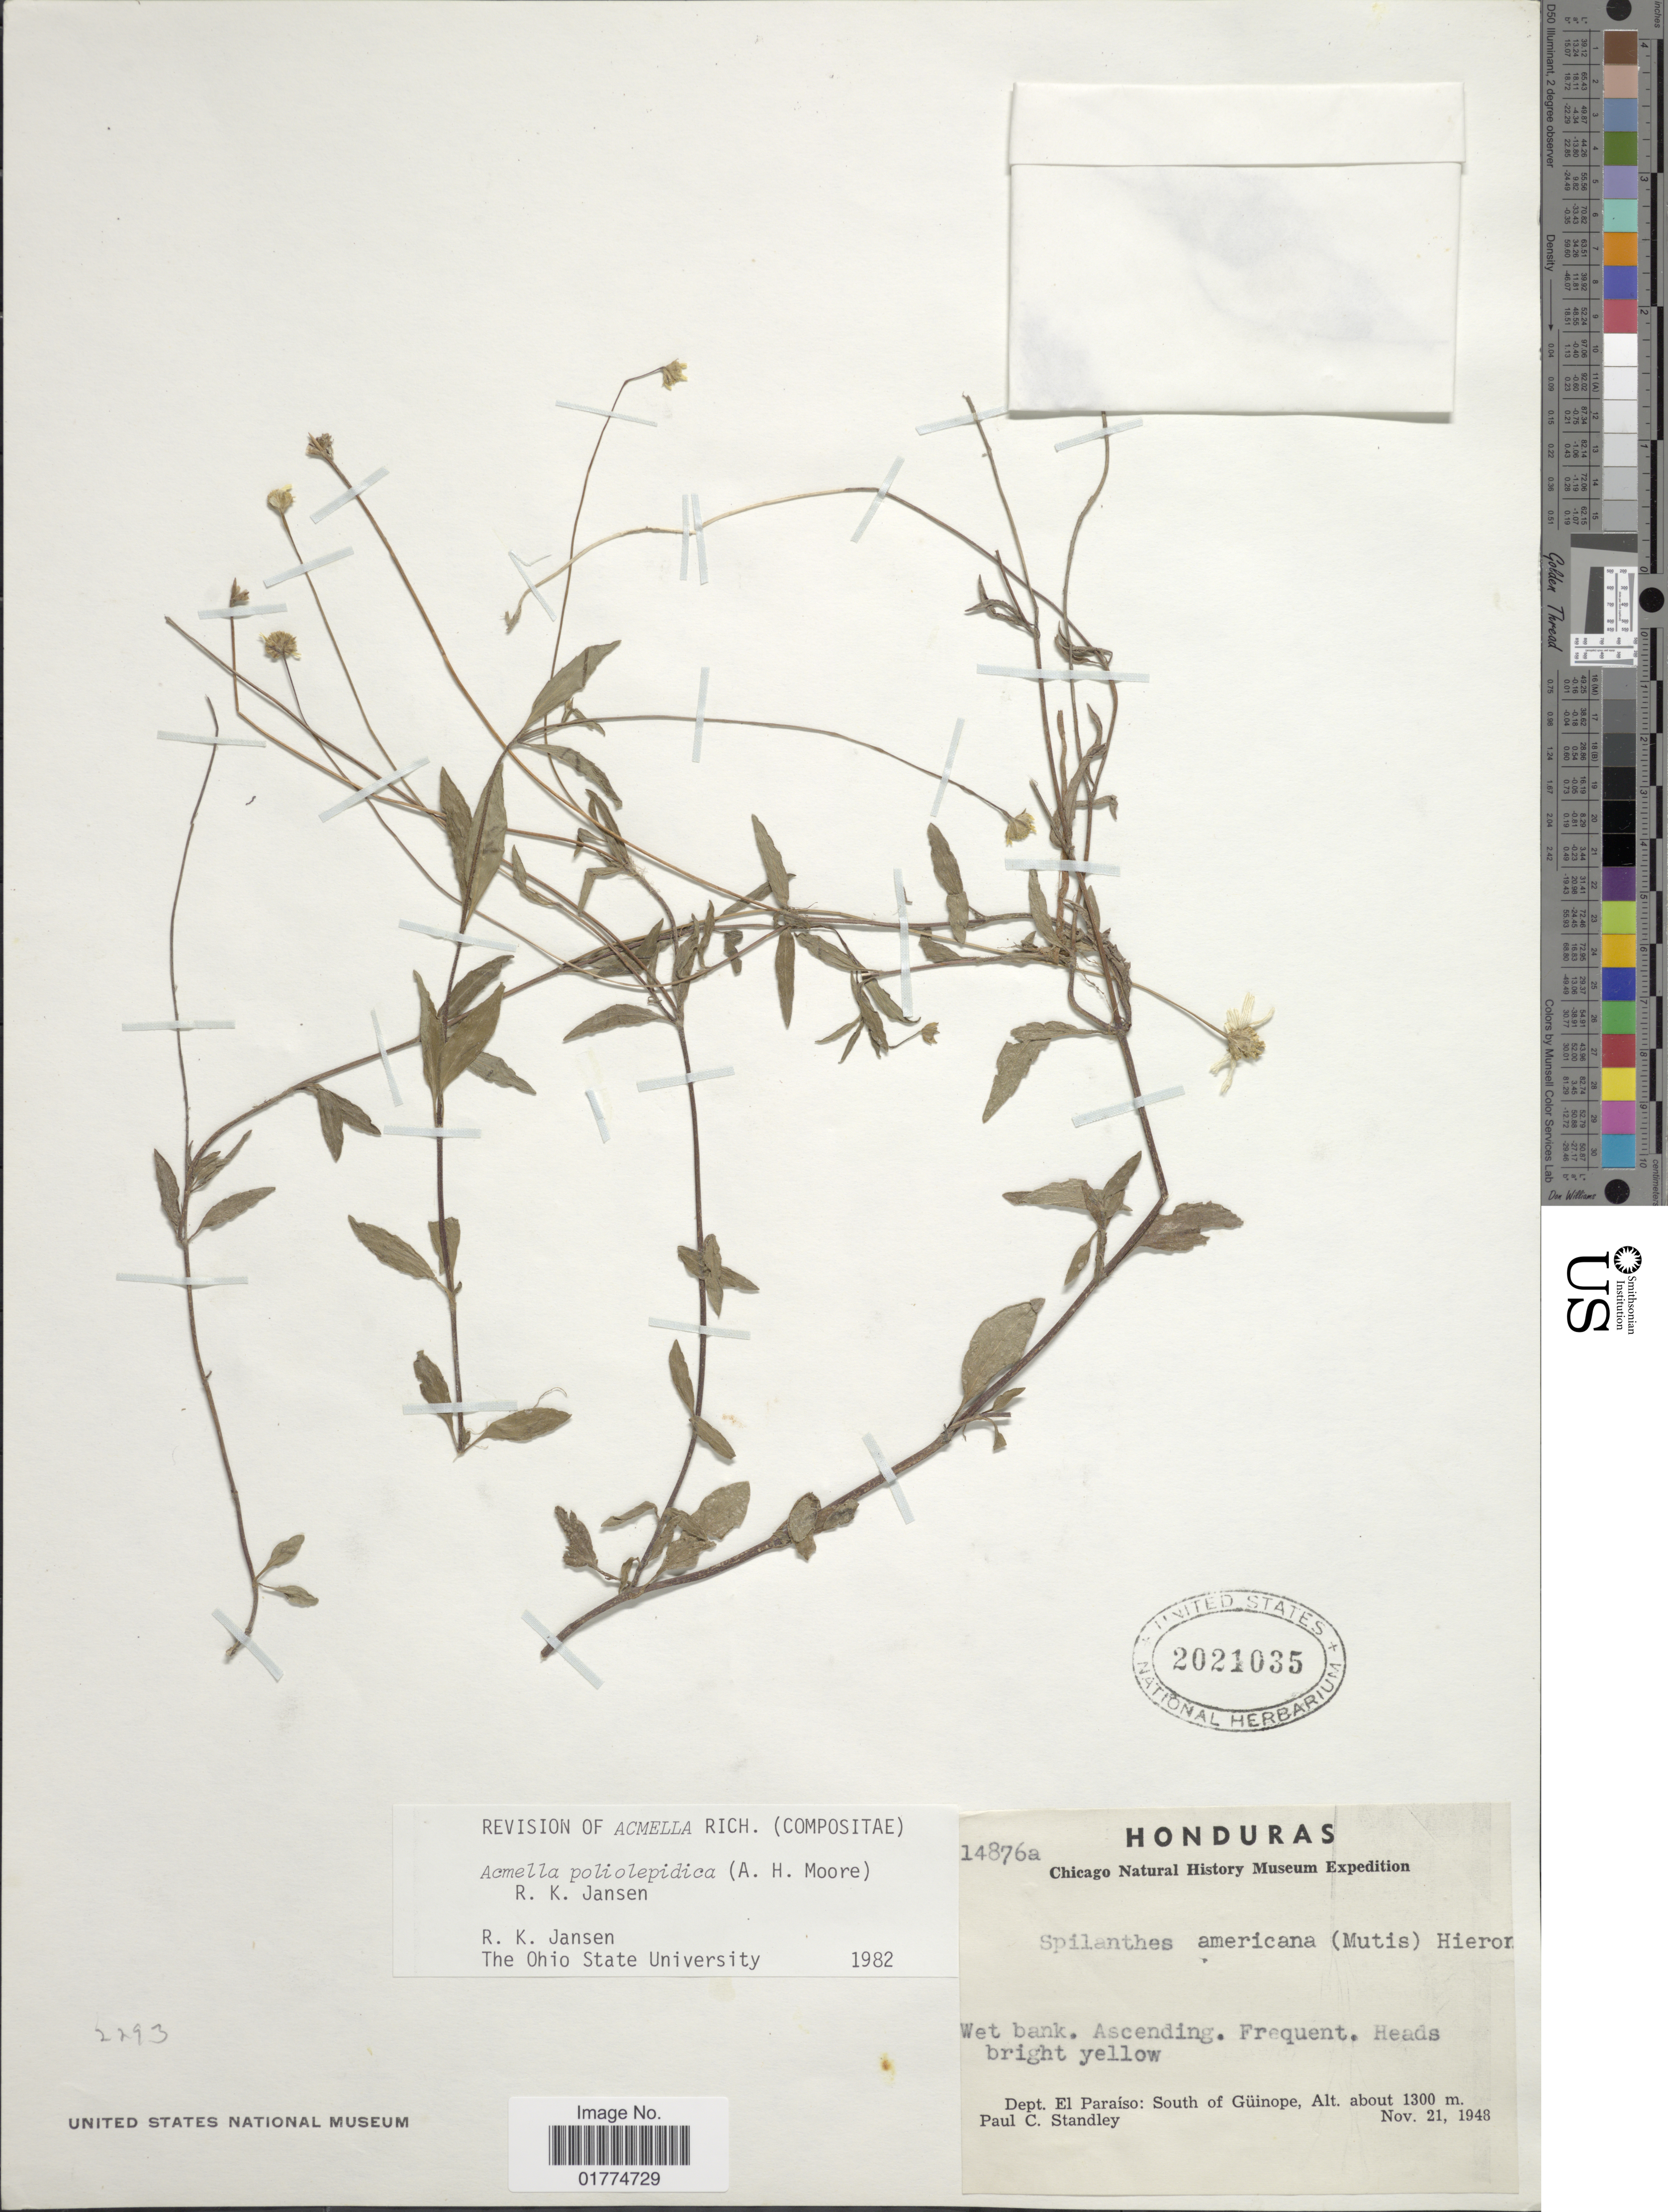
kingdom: Plantae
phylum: Tracheophyta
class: Magnoliopsida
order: Asterales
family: Asteraceae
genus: Acmella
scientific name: Acmella poliolepidica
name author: A.H. Moore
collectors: P. C. Standley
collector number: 14876a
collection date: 1948-11-21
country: Honduras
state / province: El Paraíso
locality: South of Güinope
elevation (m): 1300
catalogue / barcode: US 2021035